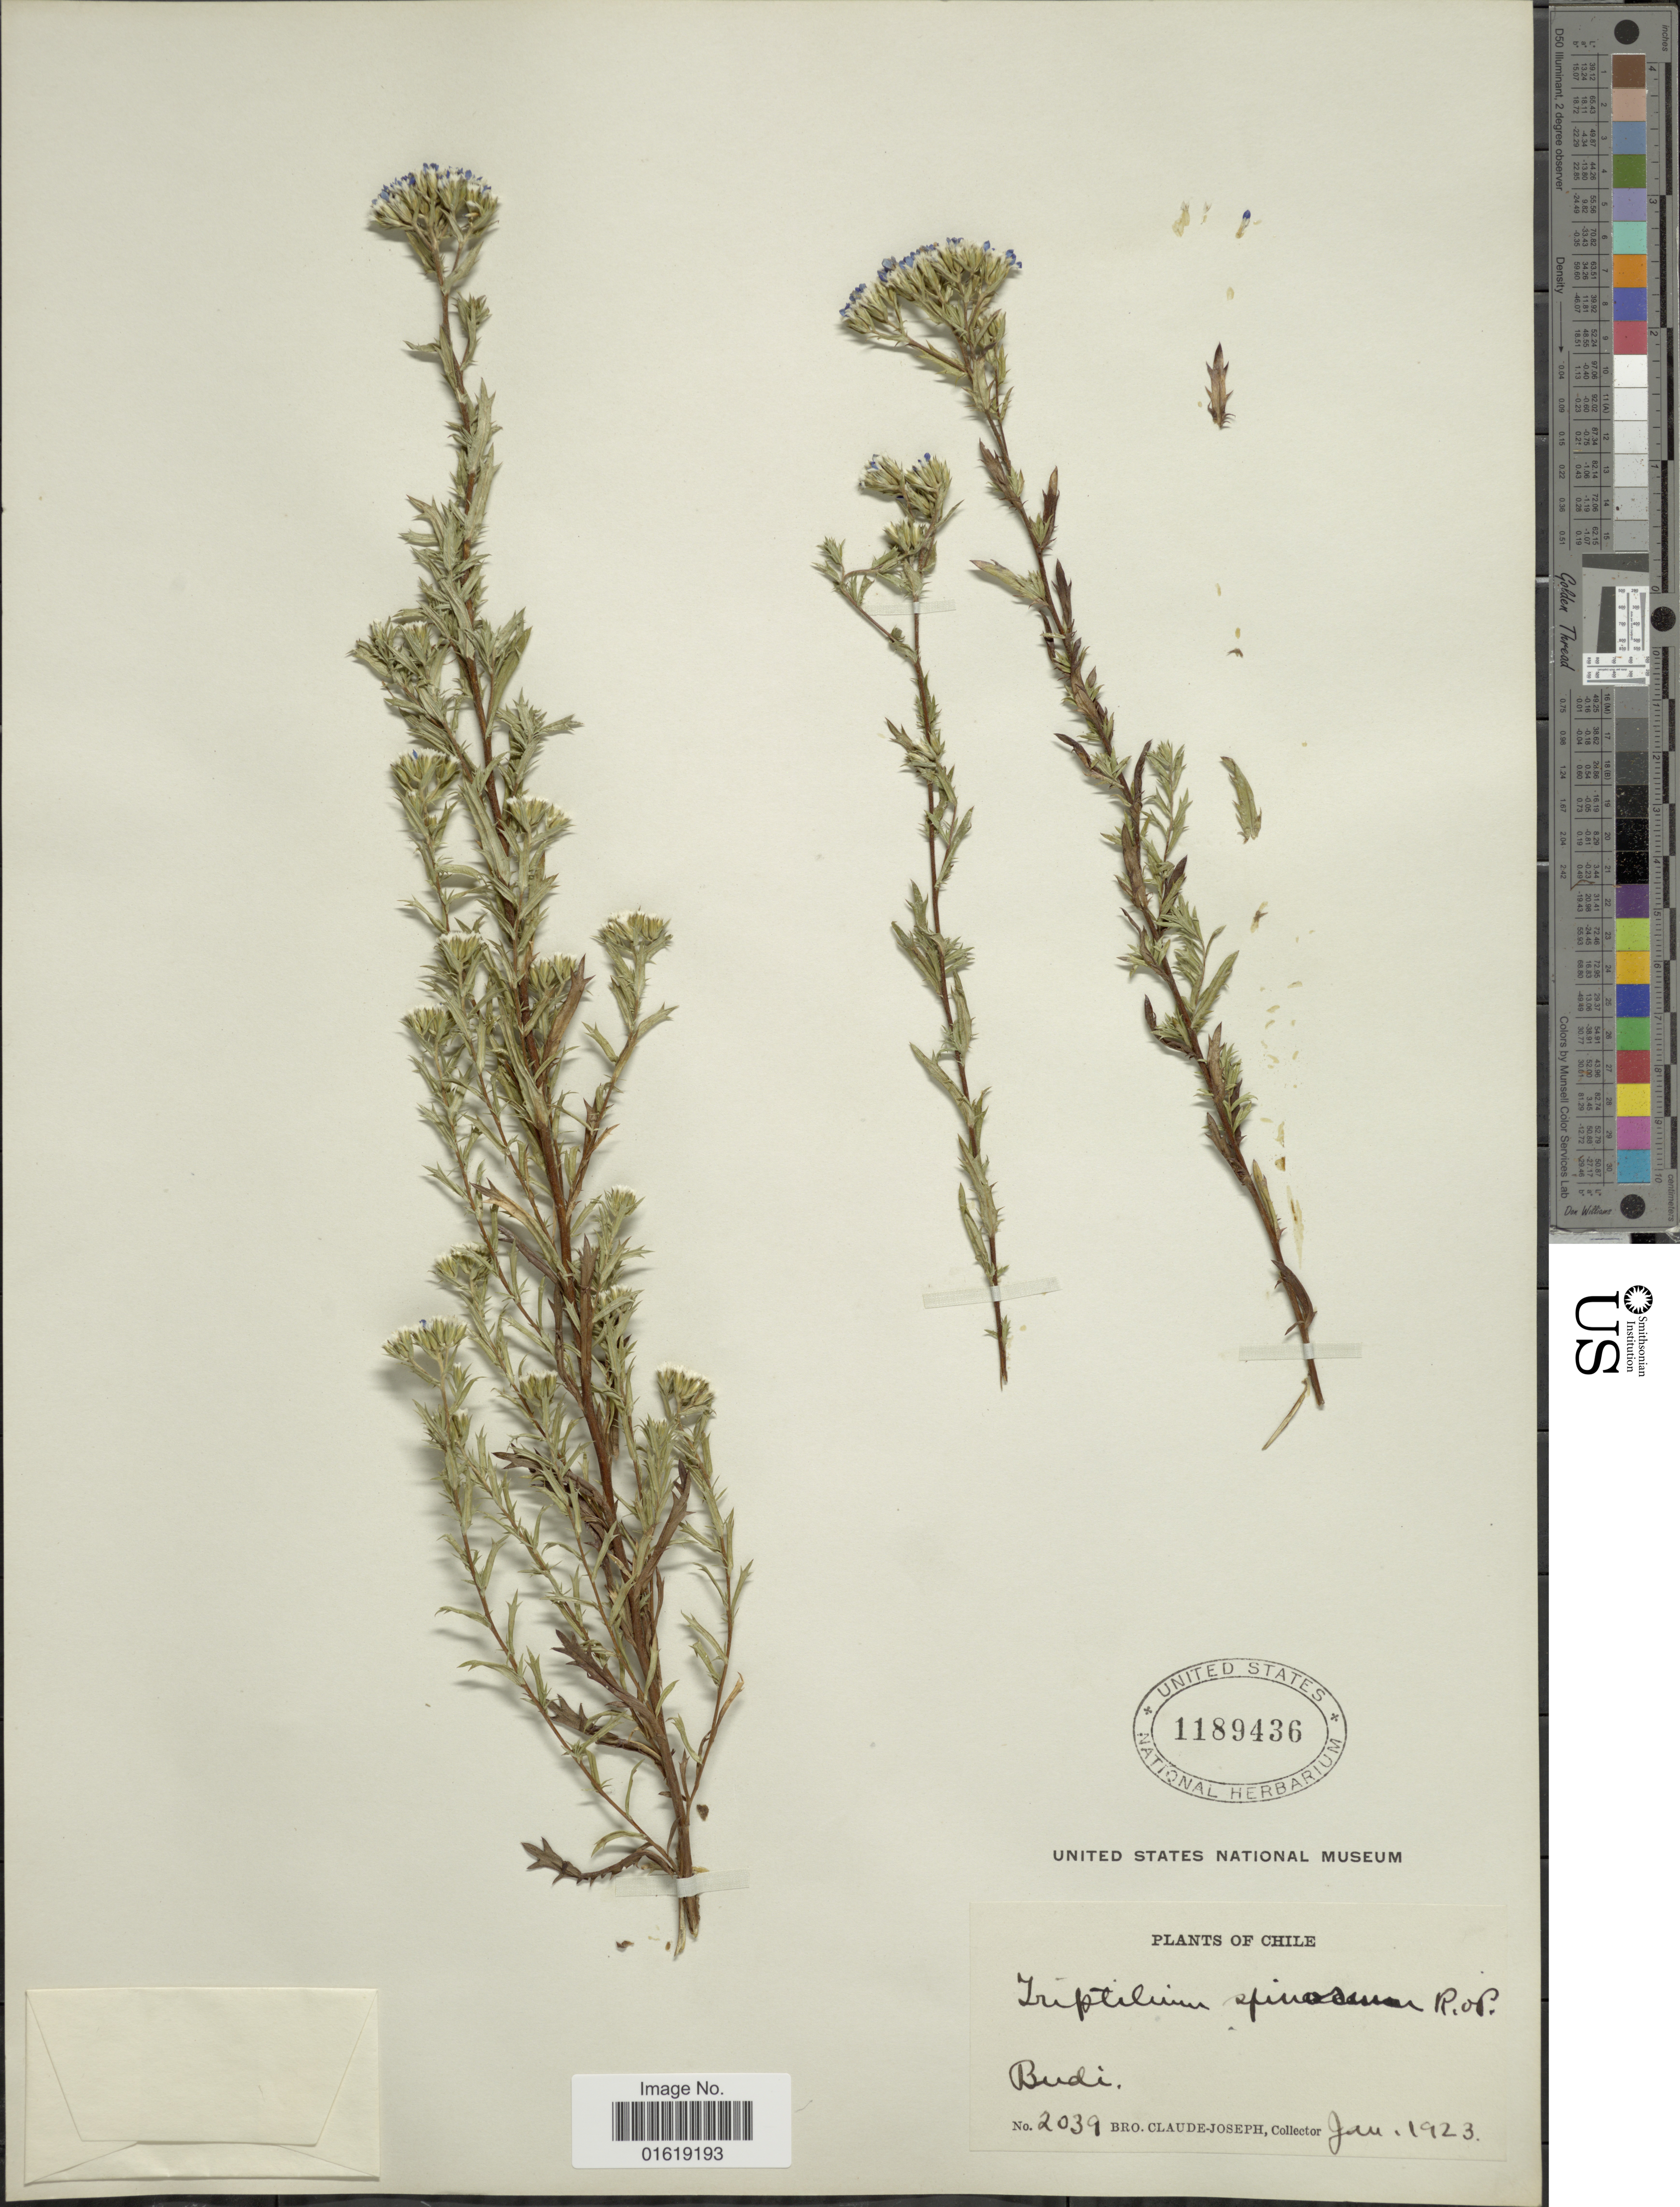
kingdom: Plantae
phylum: Tracheophyta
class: Magnoliopsida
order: Asterales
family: Asteraceae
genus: Triptilion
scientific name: Triptilion spinosum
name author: Ruiz & Pav.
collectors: Bro. Claude-Joseph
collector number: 2039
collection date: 1923-01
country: Chile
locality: Budi.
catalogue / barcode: US 1189436